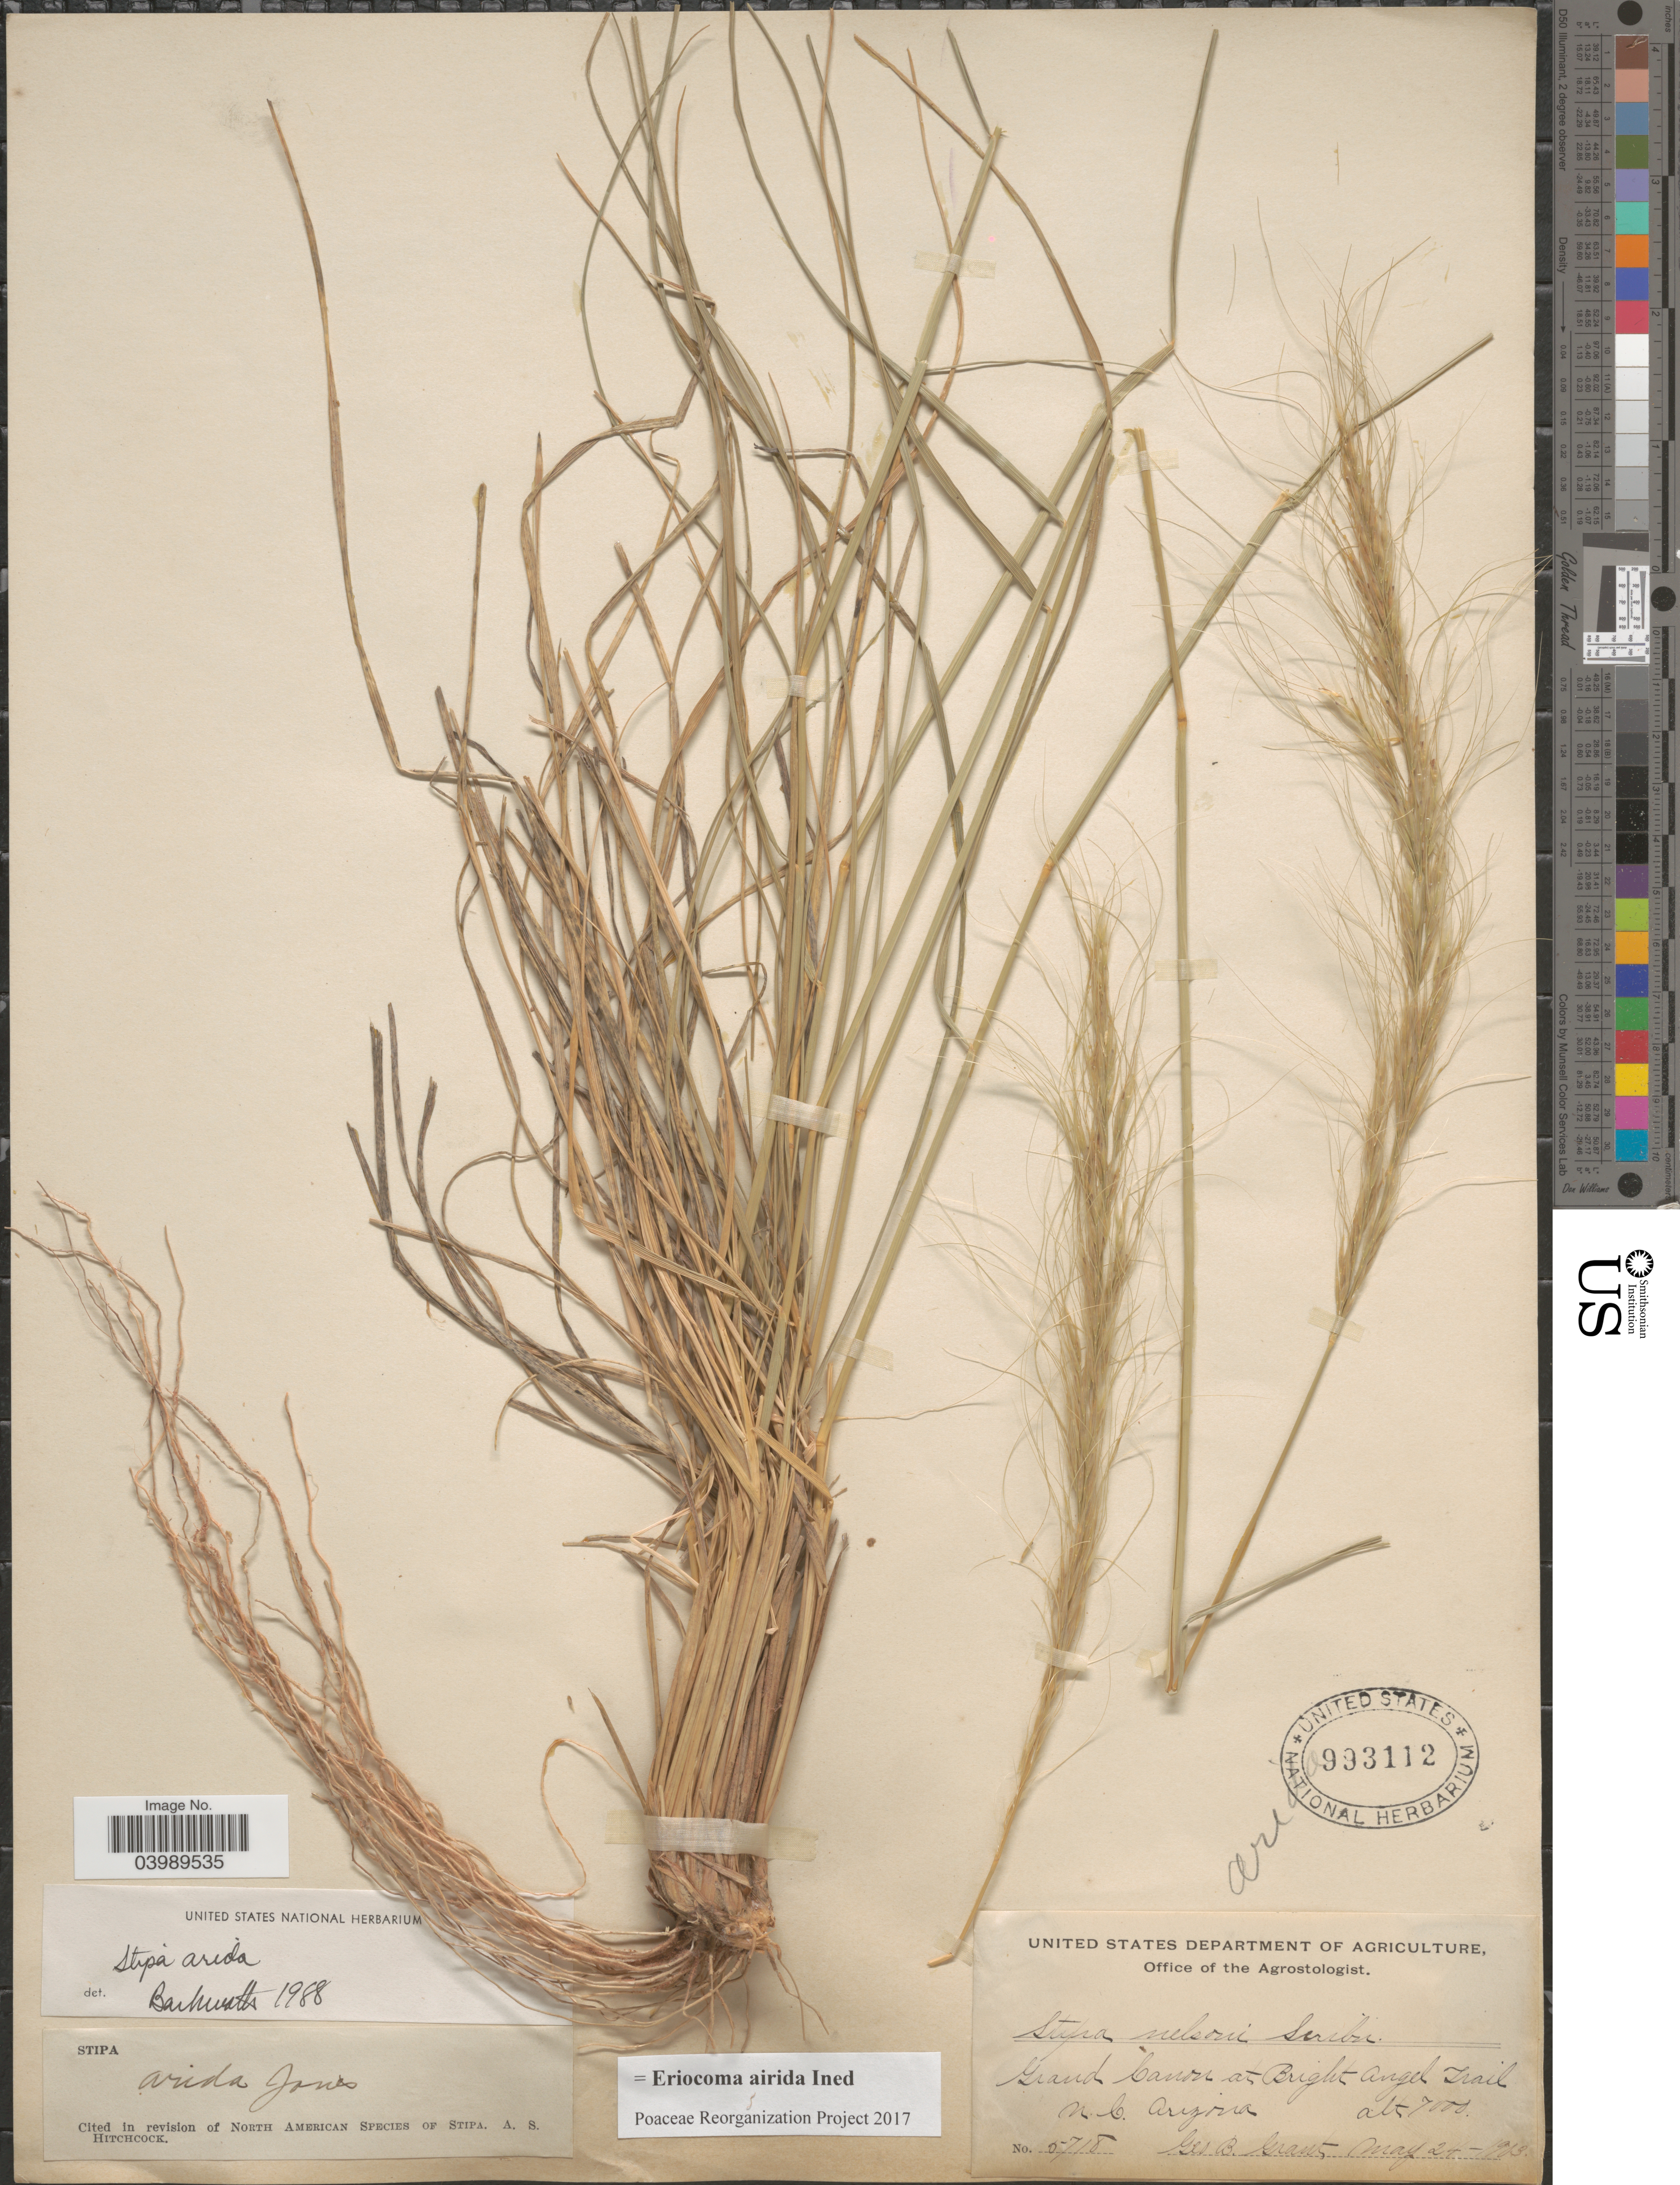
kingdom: Plantae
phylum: Tracheophyta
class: Liliopsida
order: Poales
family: Poaceae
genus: Eriocoma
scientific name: Eriocoma arida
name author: (M.E. Jones) Romasch.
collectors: G. Grant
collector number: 5718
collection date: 1903-05-24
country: United States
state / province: Arizona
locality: Grand Canon at Bright Angel Trail N.C. Arizona.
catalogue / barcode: US 993112